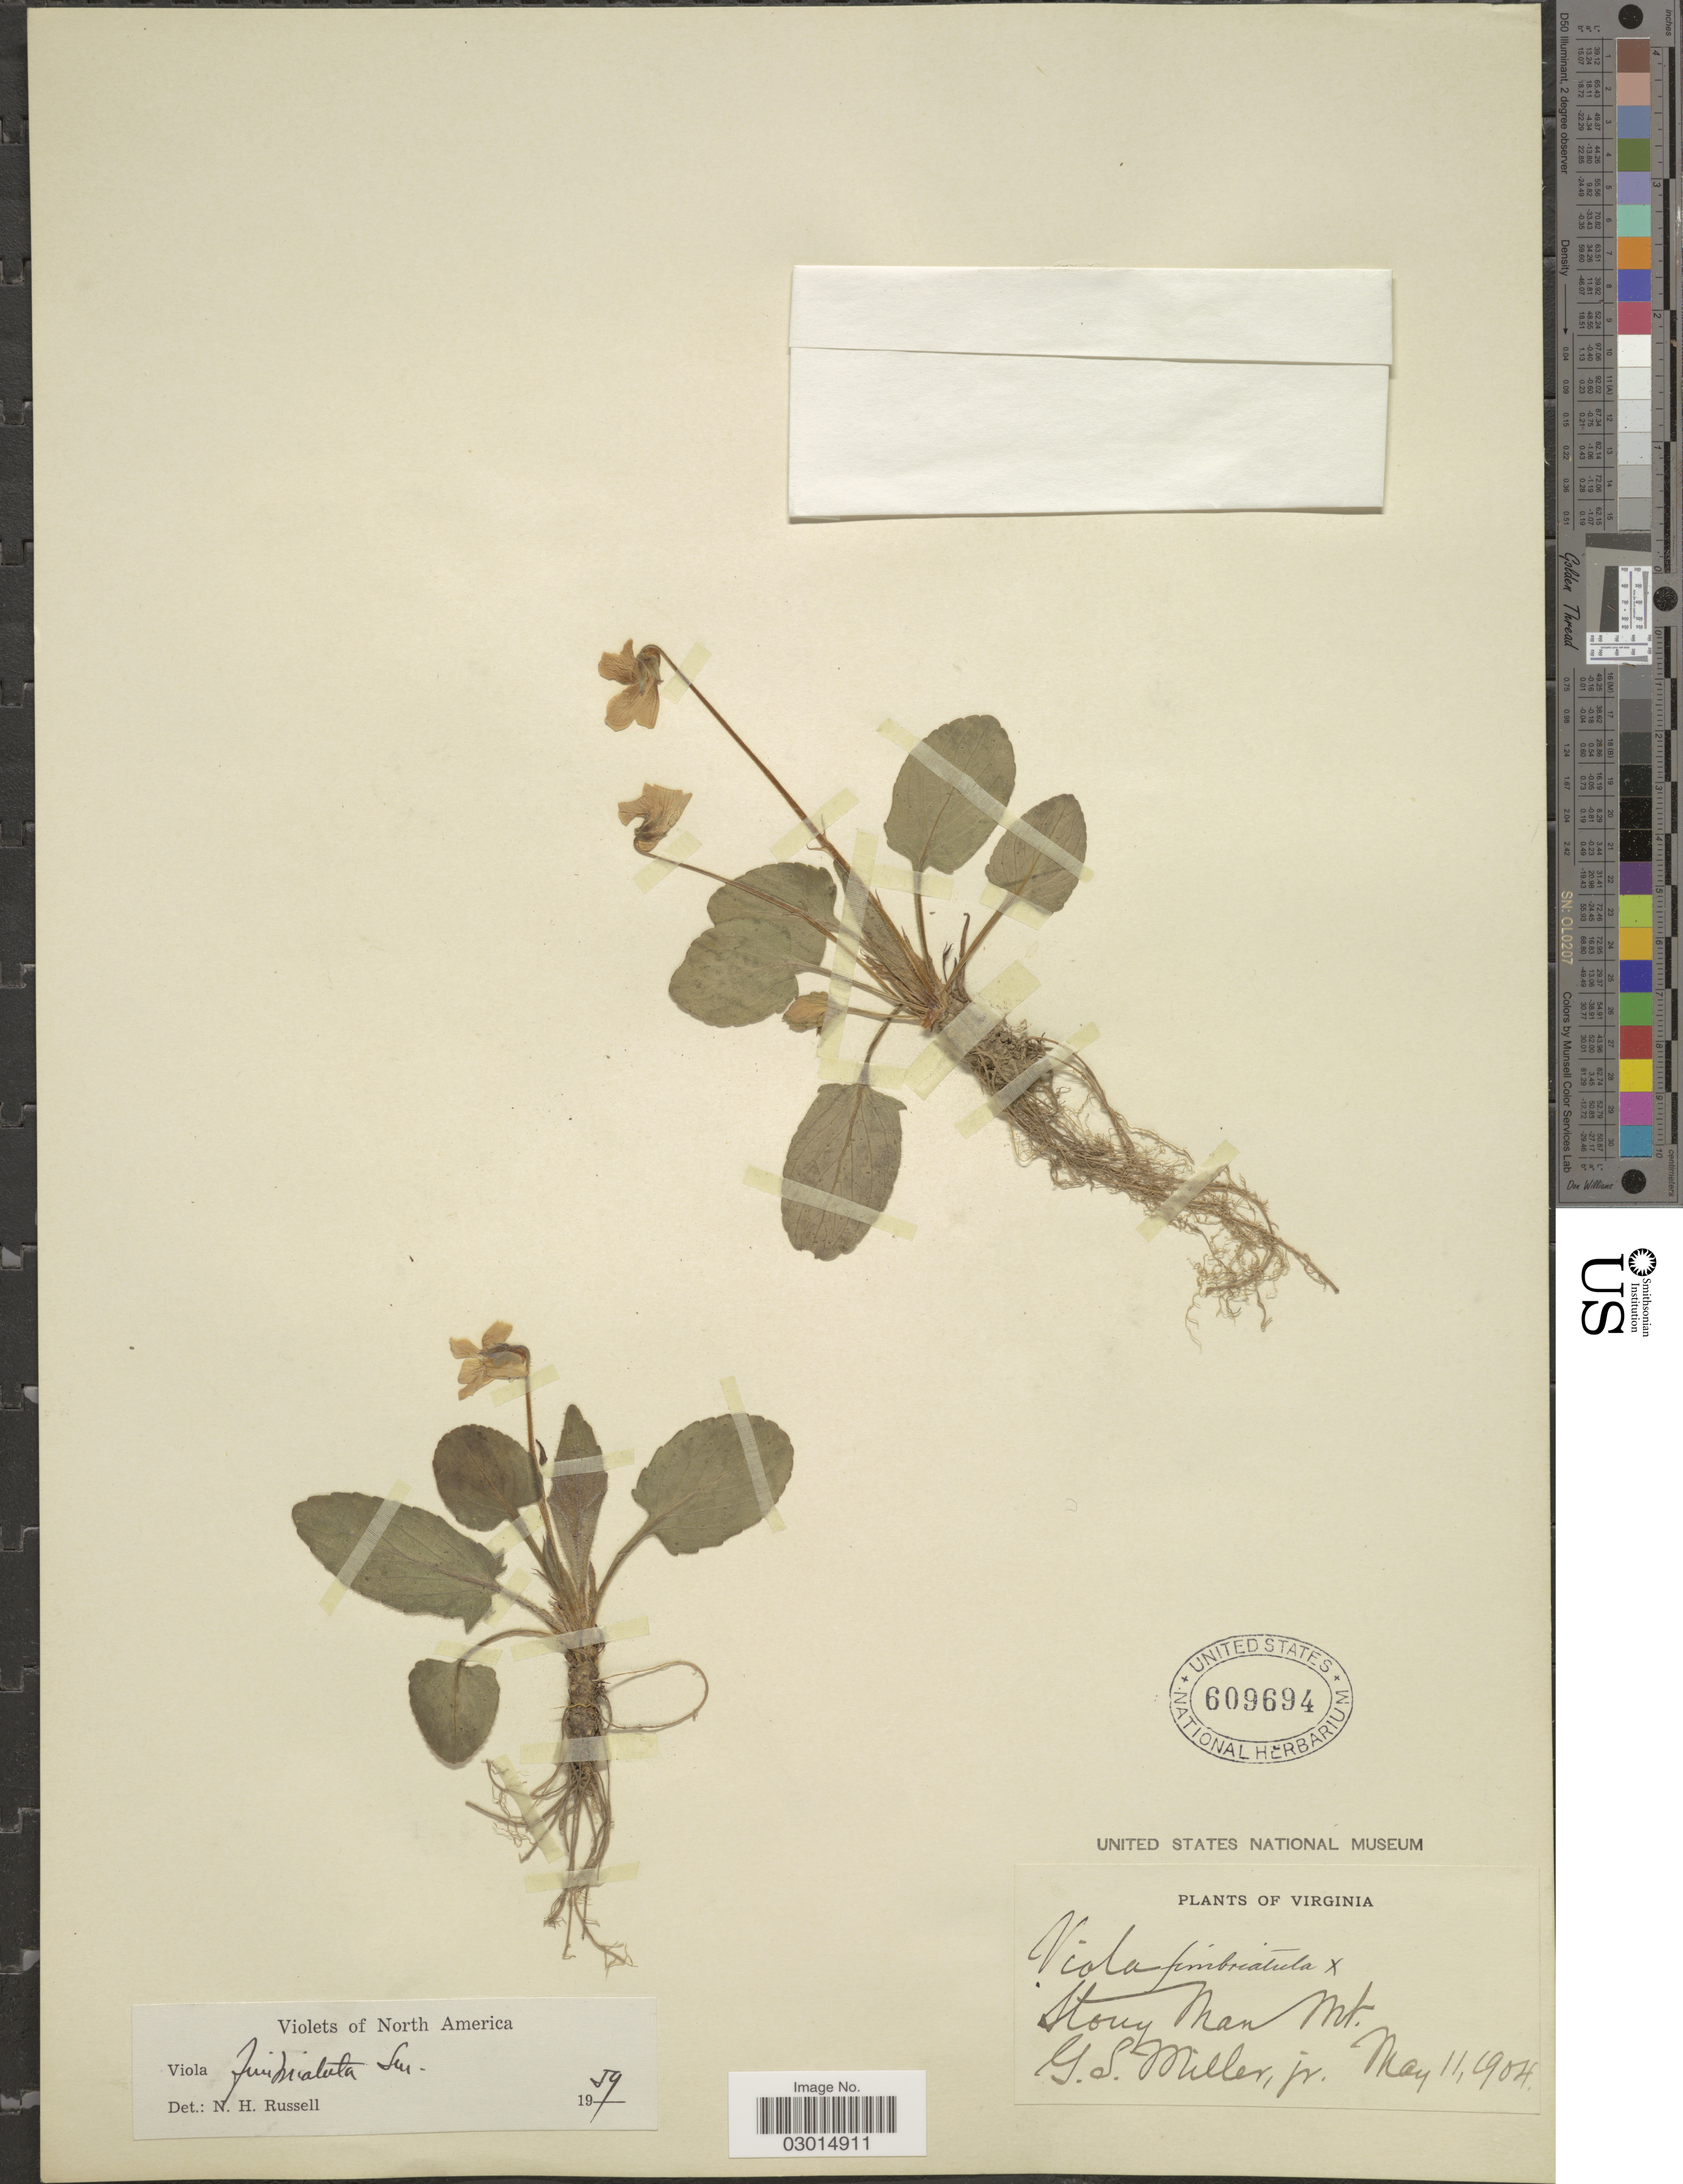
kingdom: Plantae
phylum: Tracheophyta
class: Magnoliopsida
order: Malpighiales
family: Violaceae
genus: Viola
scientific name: Viola fimbriatula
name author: Small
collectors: G. S. Miller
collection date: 1904-05-11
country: United States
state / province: Virginia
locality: Stony Man Mt.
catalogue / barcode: US 609694